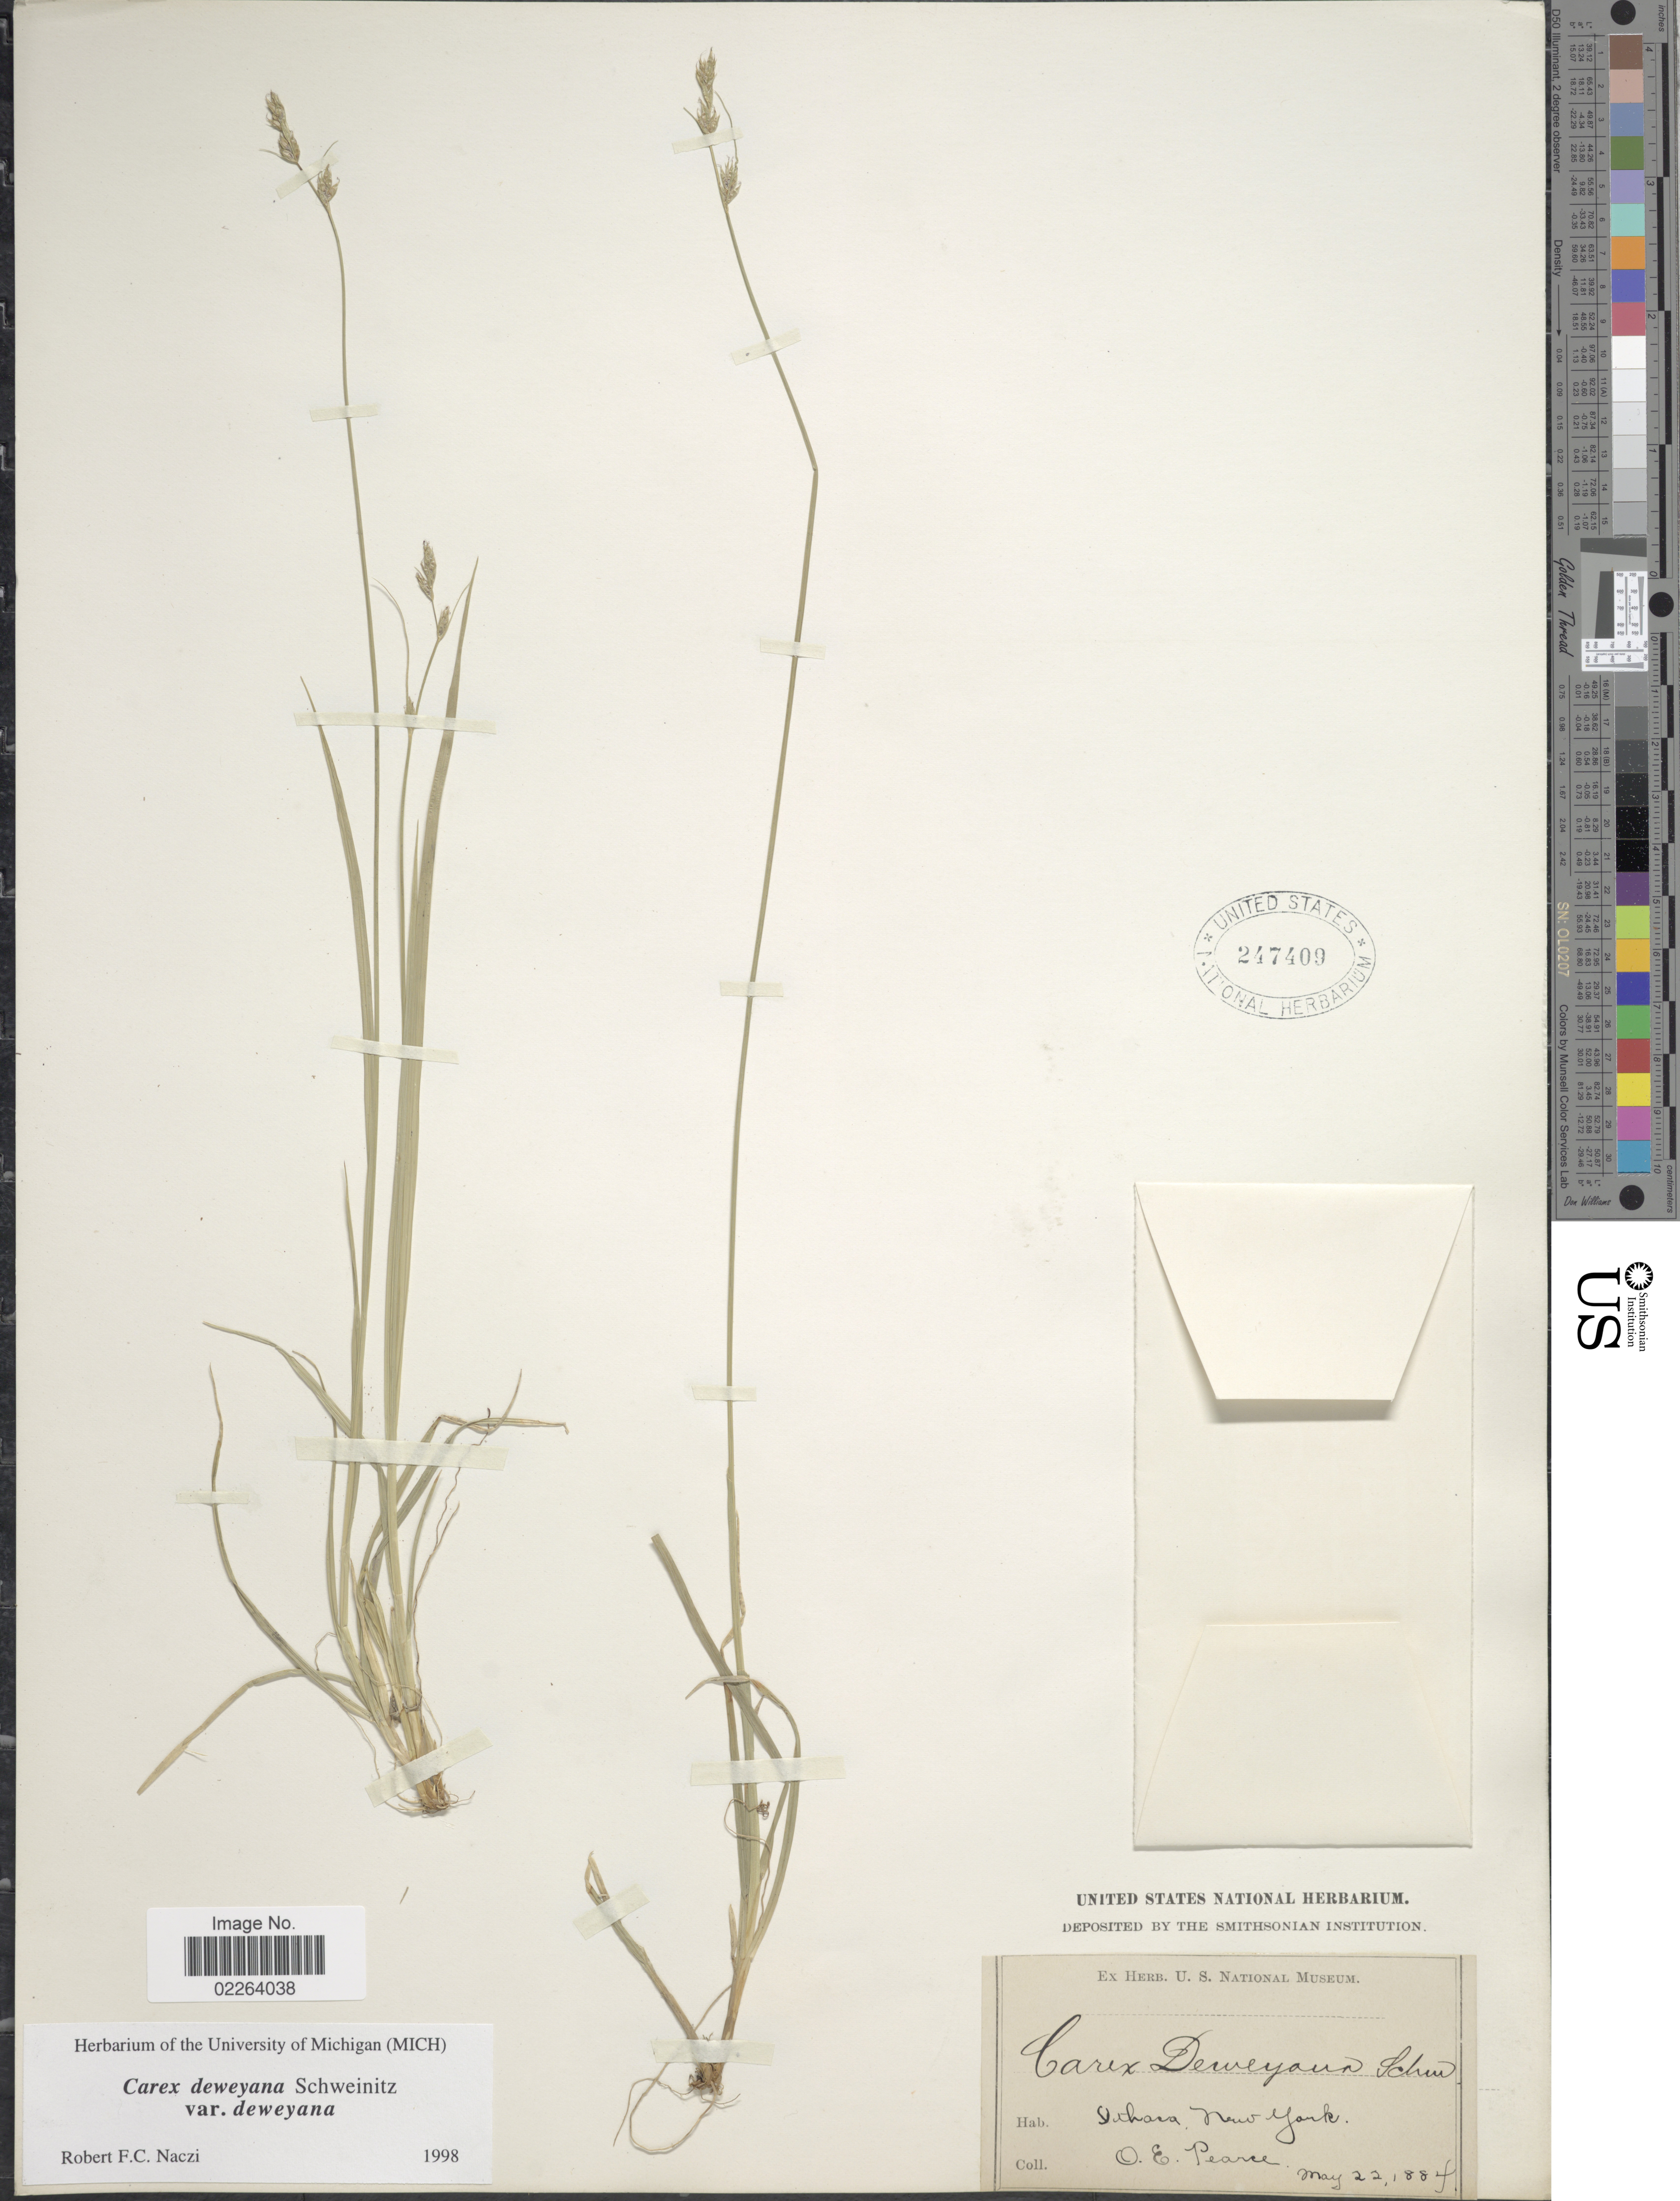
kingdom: Plantae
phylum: Tracheophyta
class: Liliopsida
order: Poales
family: Cyperaceae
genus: Carex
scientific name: Carex deweyana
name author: Schwein.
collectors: O. E. Pearce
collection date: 1884-05-22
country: United States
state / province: New York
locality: Ithaca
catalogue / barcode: US 247409